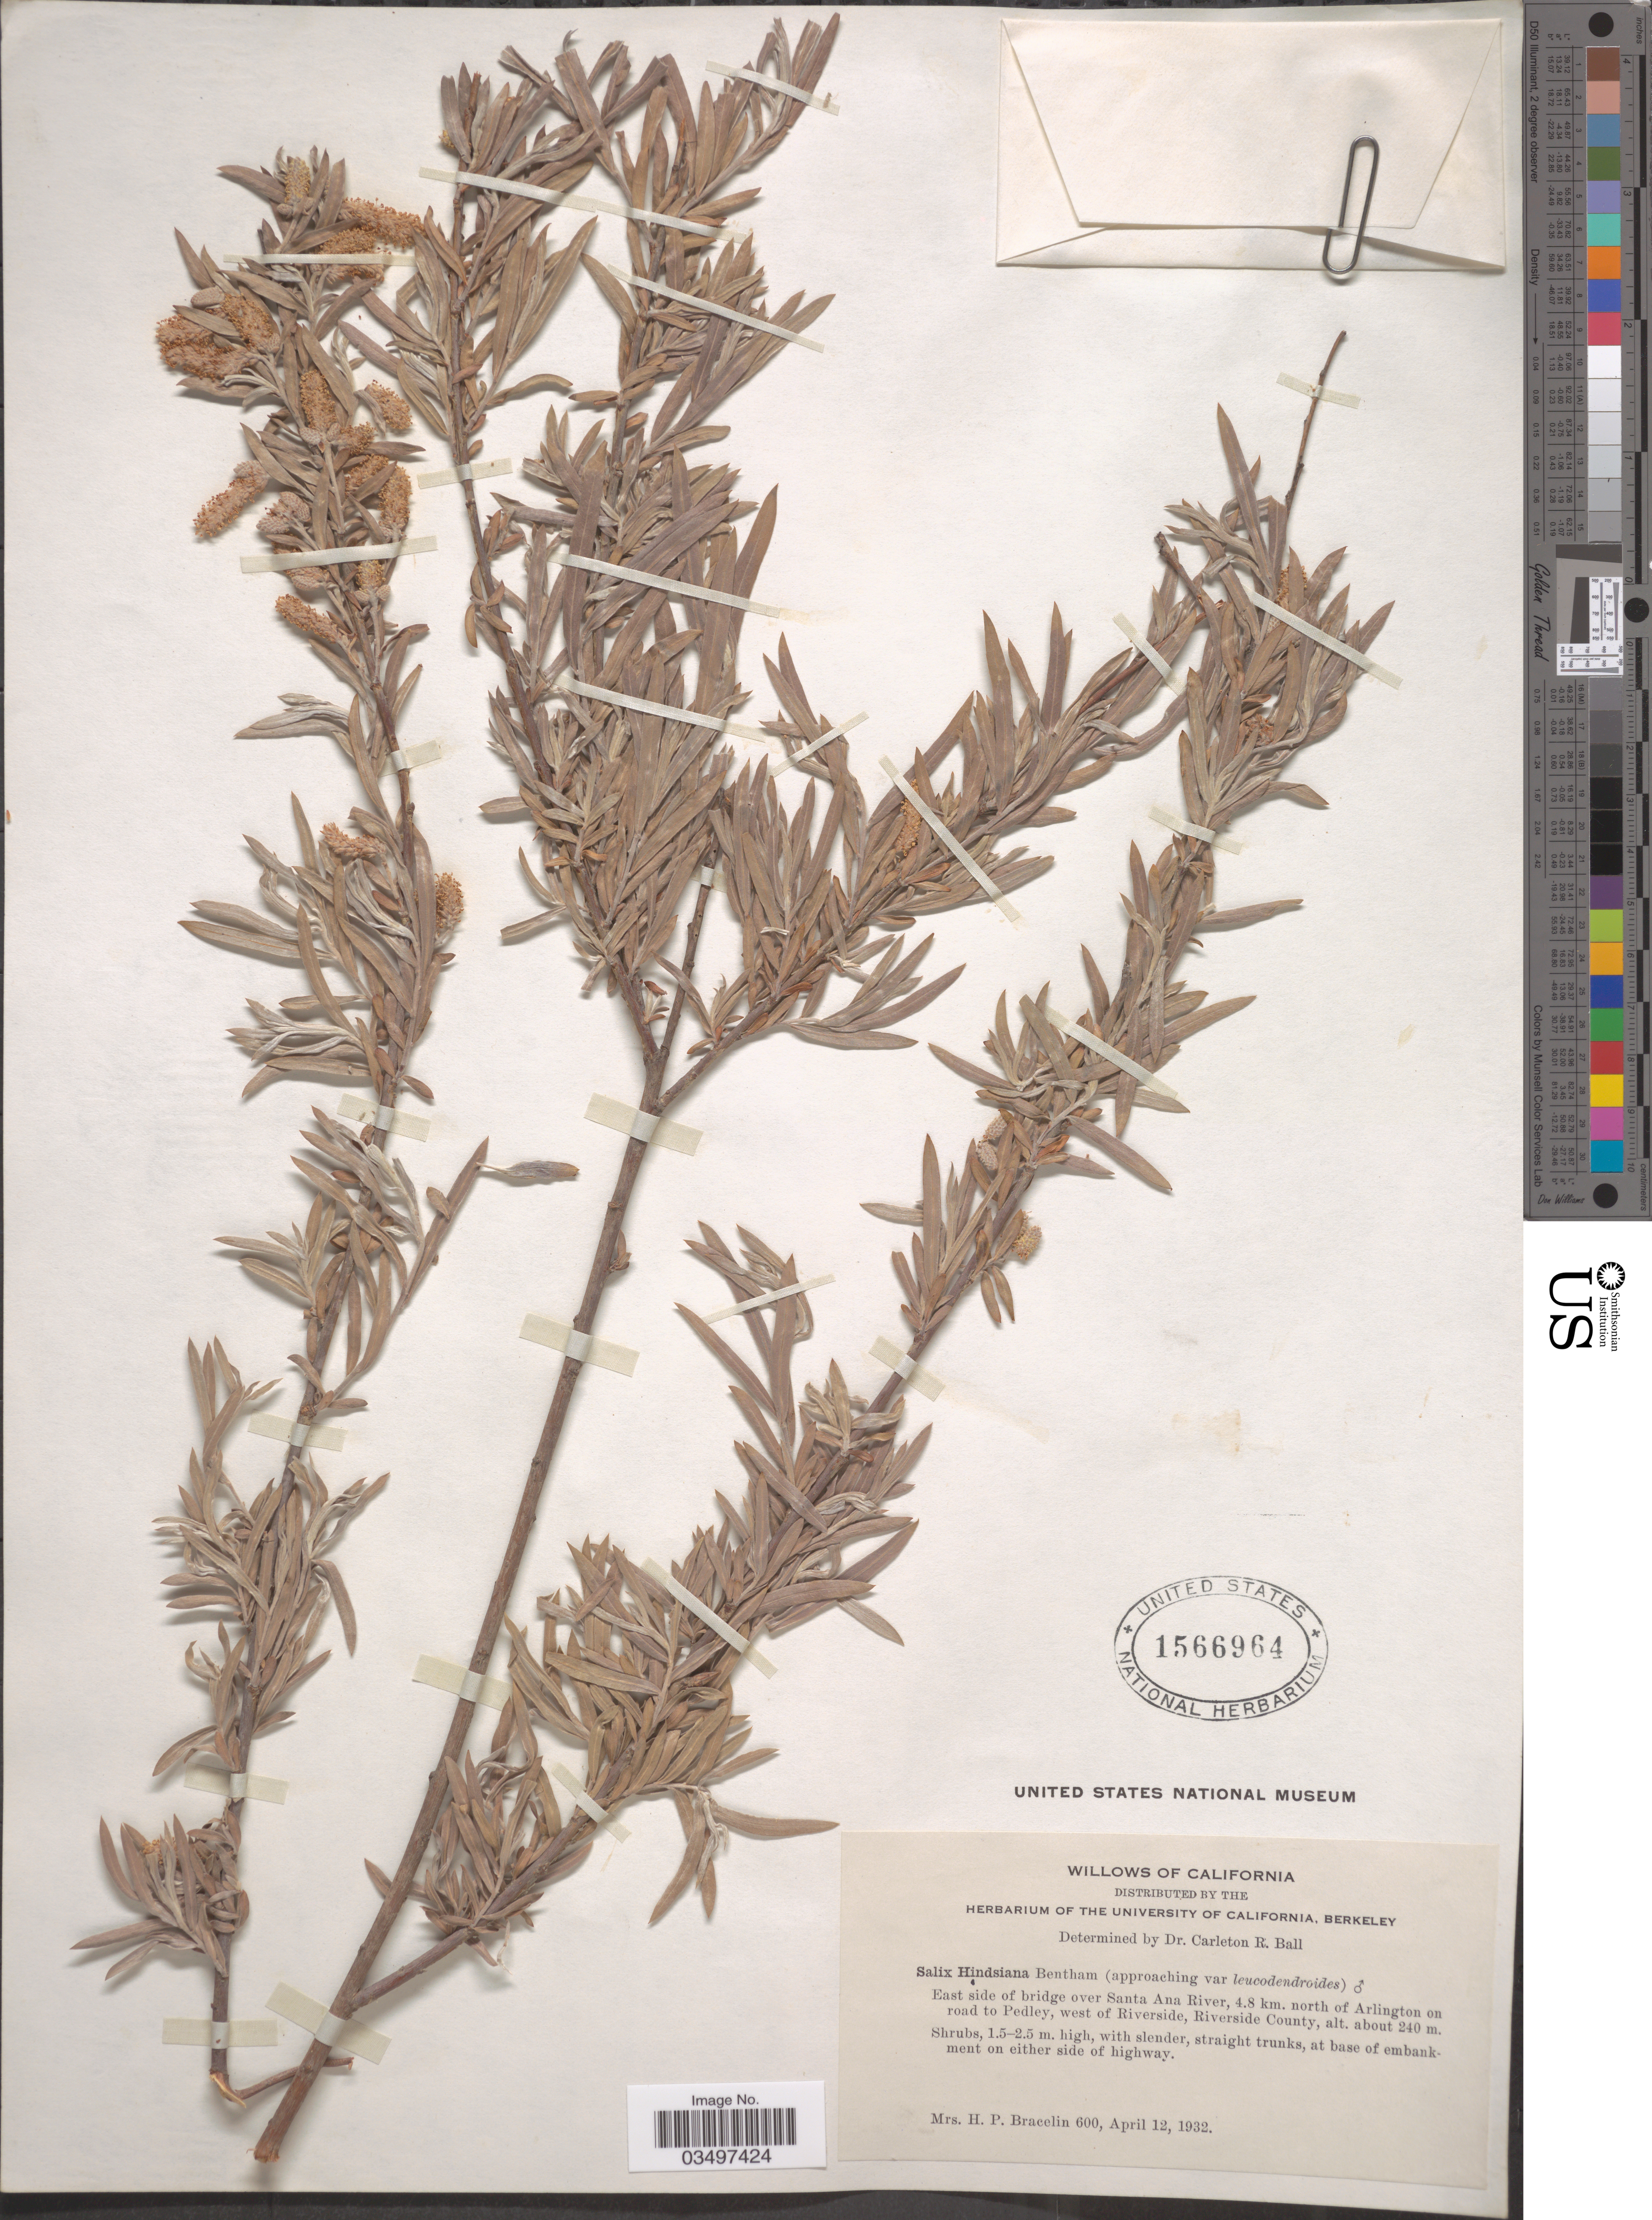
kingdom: Plantae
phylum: Tracheophyta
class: Magnoliopsida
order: Malpighiales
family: Salicaceae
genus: Salix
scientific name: Salix hindsiana var. leucodendroides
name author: (Rowlee) C.R. Ball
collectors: H. Bracelin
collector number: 600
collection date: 1932-04-12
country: United States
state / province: California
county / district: Riverside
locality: East side of bridge over Santa Ana River, 4.8 km. north of Arlington on road to Pedley, west of Riverside, Riverside County.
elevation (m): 240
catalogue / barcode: US 1566964